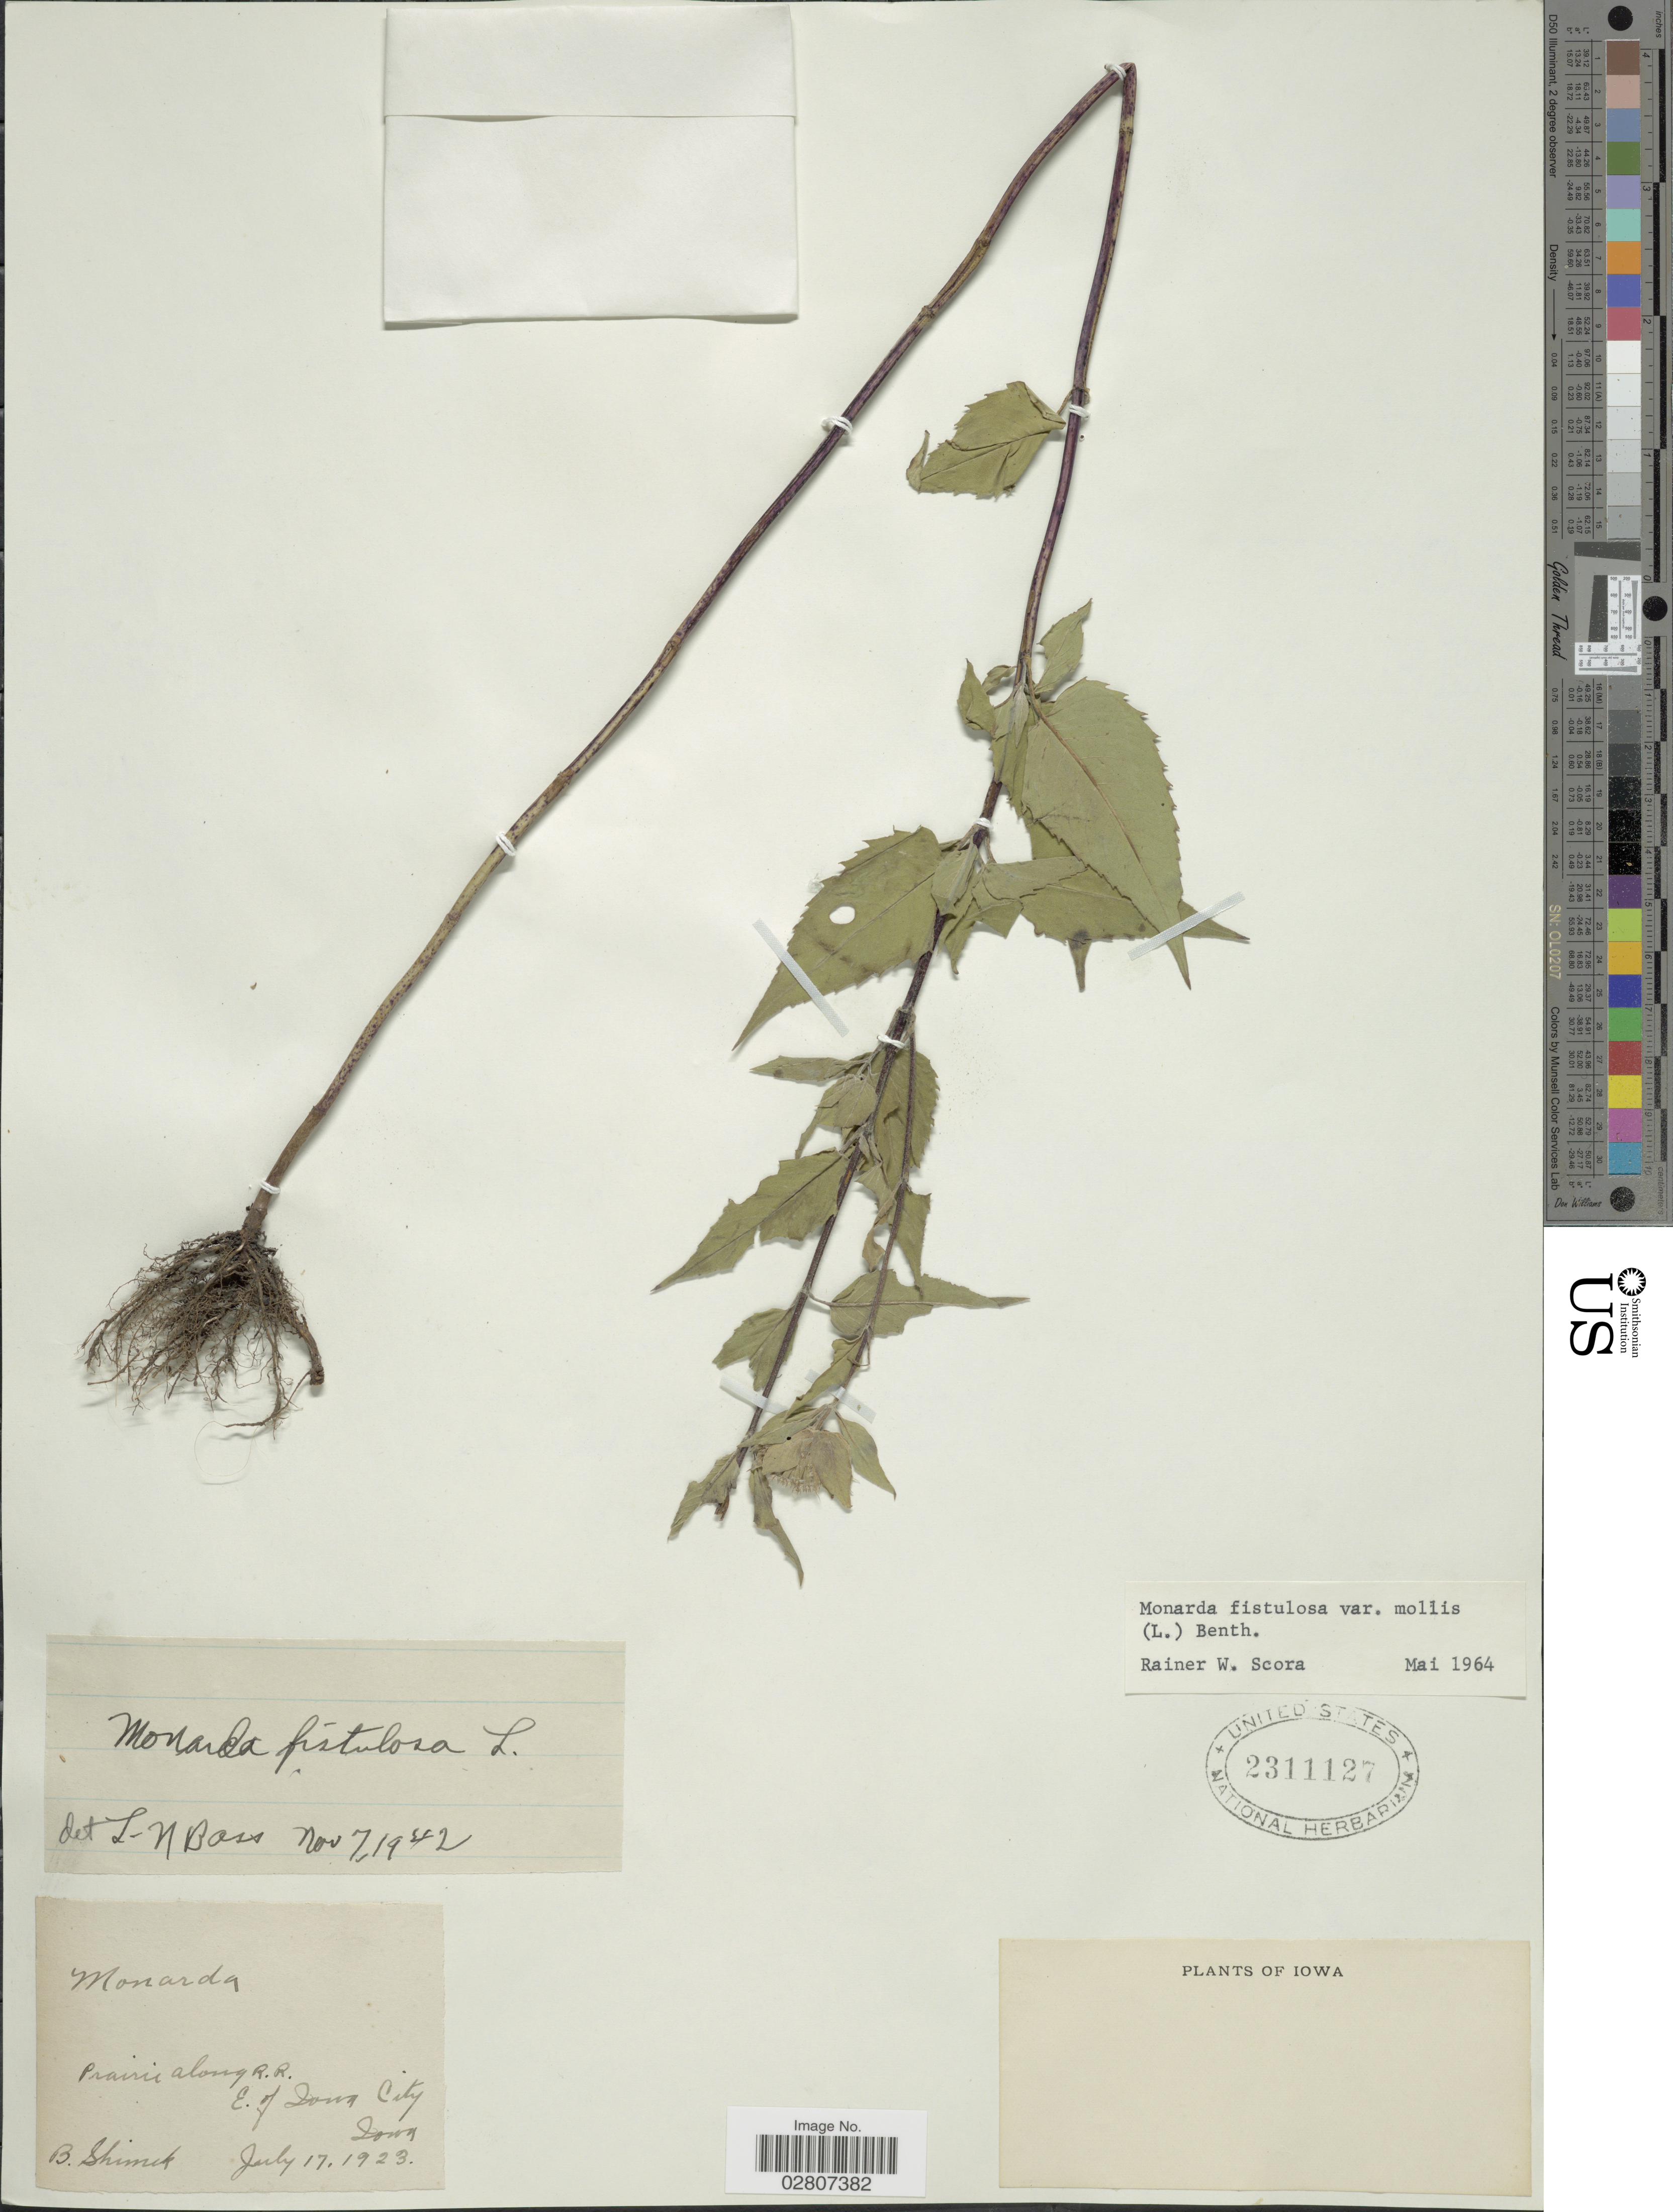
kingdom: Plantae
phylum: Tracheophyta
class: Magnoliopsida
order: Lamiales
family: Lamiaceae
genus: Monarda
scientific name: Monarda fistulosa var. mollis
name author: (L.) L.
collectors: B. Shimek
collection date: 1923-07-17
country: United States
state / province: Iowa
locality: Prairie along R.R. E. of Iowa City, Iowa.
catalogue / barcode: US 2311127